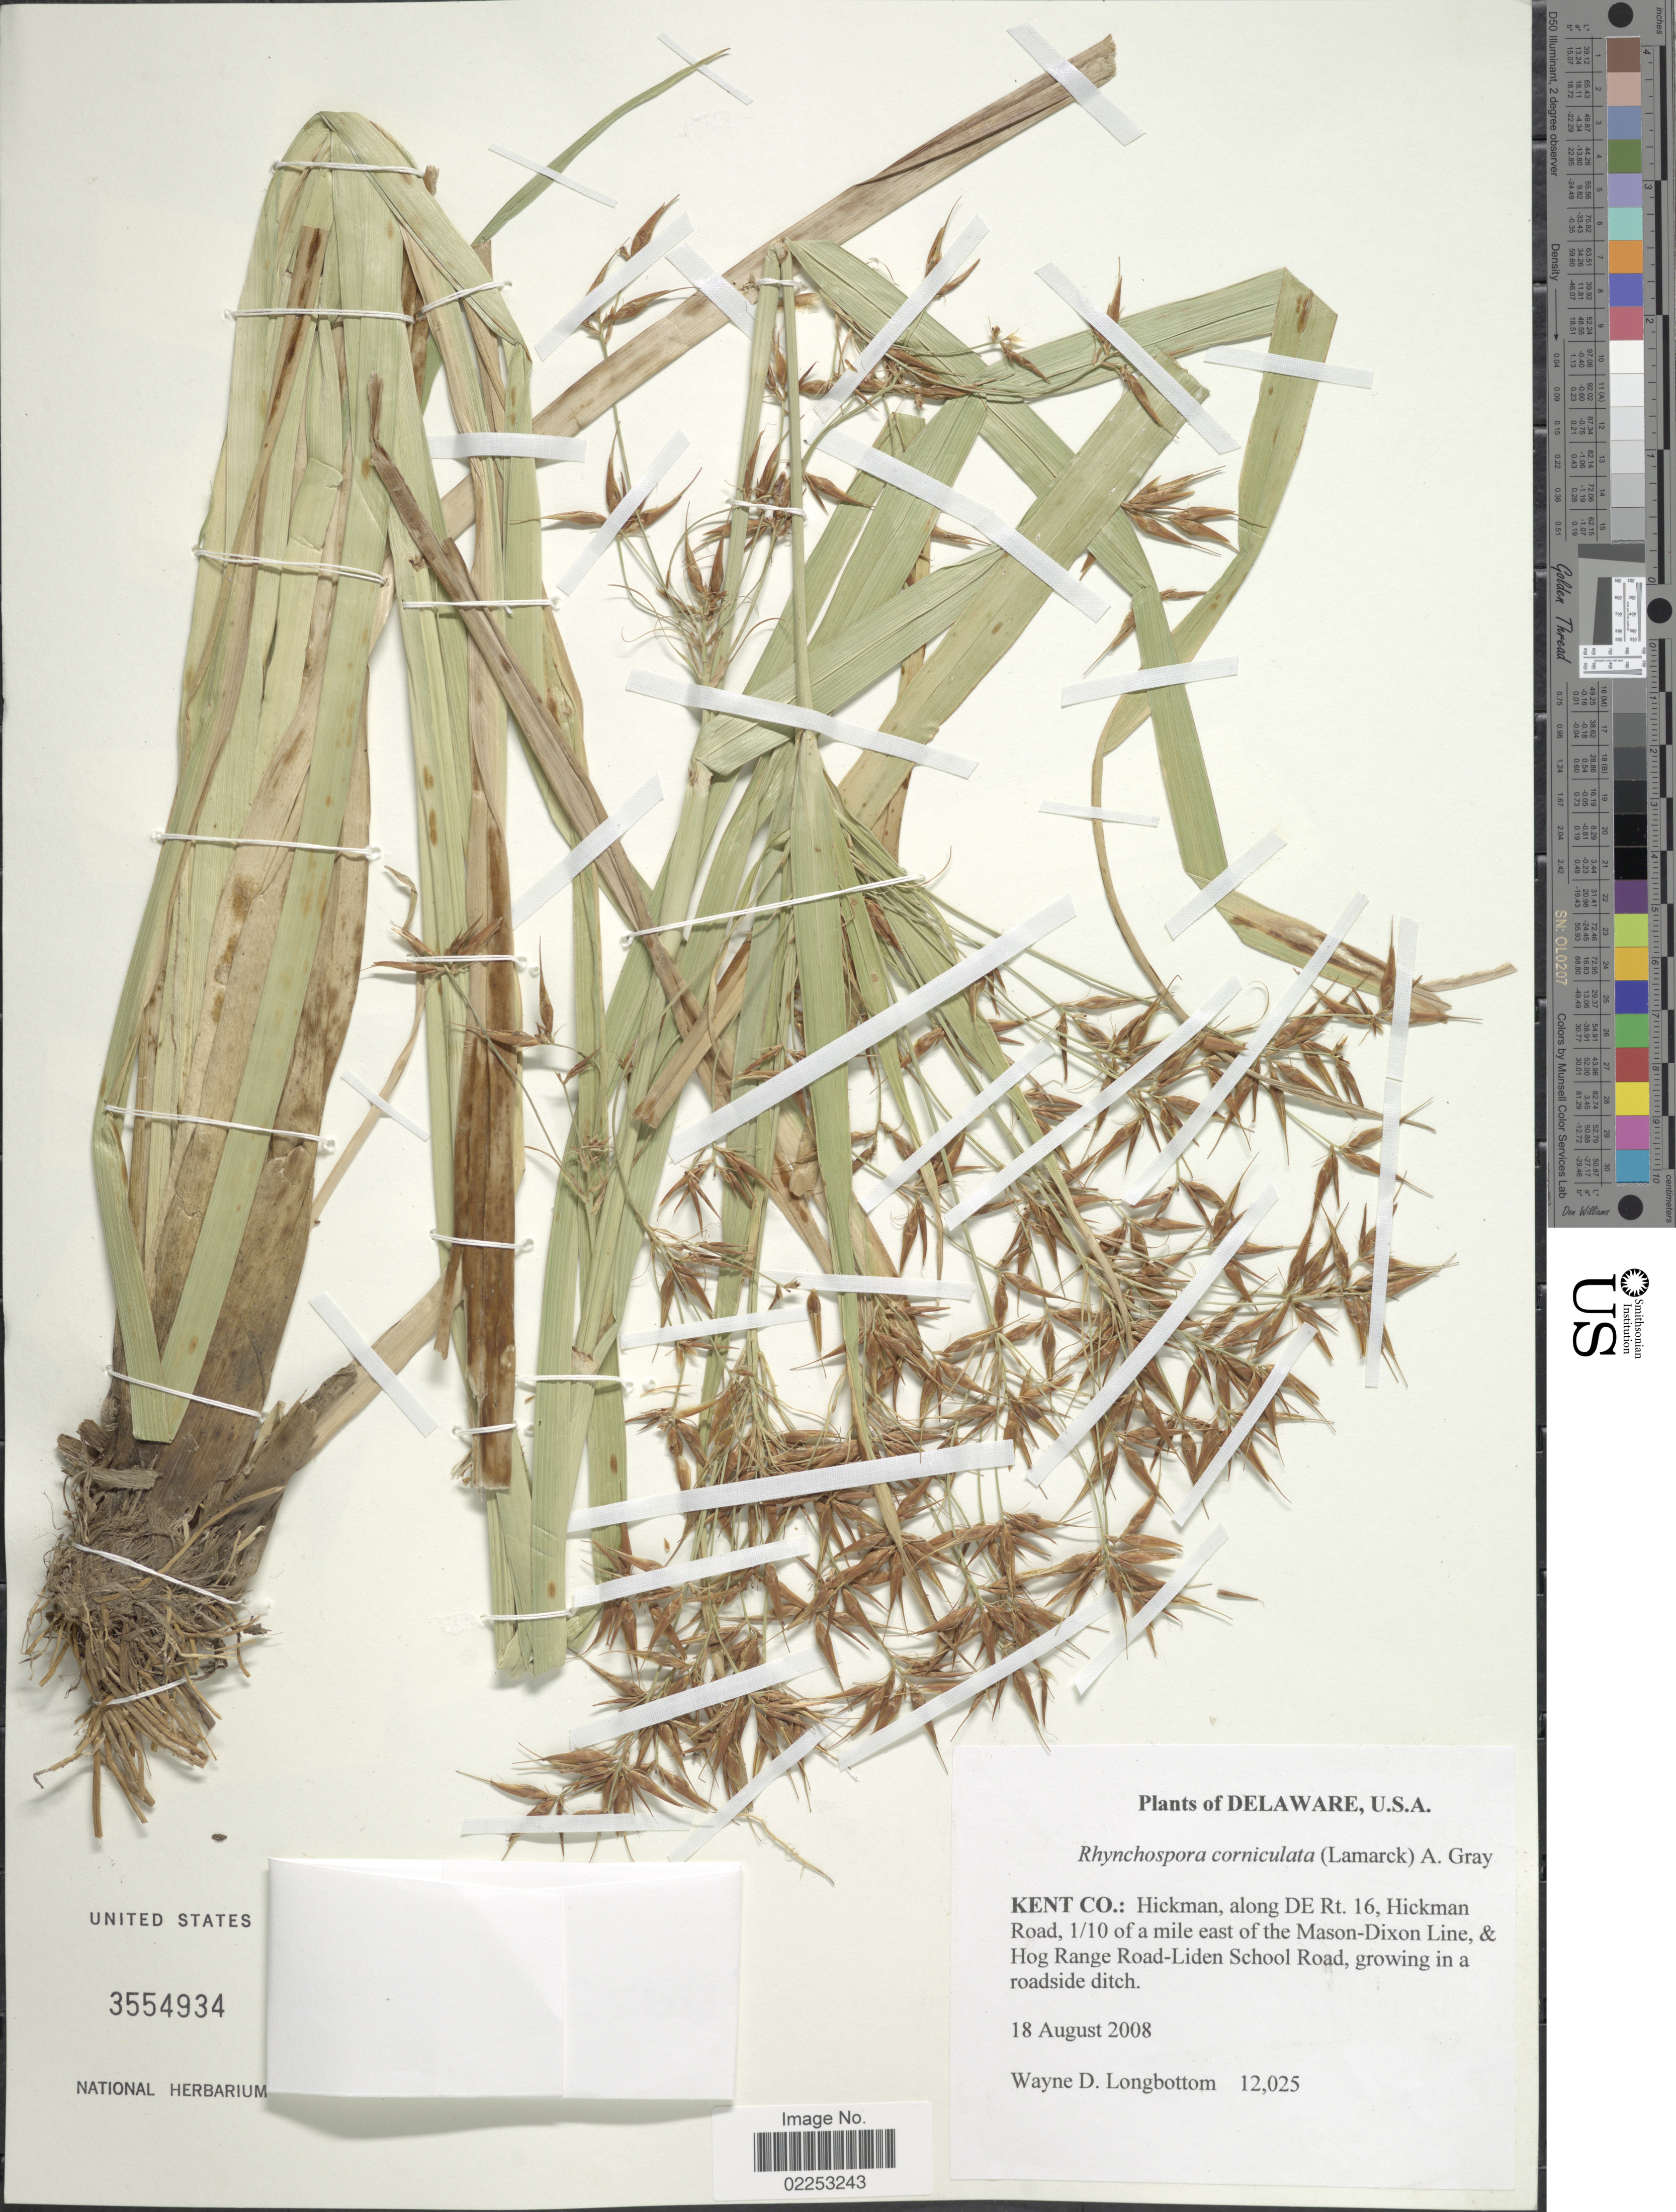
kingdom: Plantae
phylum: Tracheophyta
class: Liliopsida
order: Poales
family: Cyperaceae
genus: Rhynchospora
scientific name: Rhynchospora corniculata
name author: (Lam.) A. Gray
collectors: W. D. Longbottom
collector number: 12025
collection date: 2008-08-18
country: United States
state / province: Delaware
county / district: Kent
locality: Kent Co.: Hickman, along DE Rt. 16, Hickman Road, 1/10 of a mile east of Mason-Dixon Line, & Hog Range Road-Liden School Road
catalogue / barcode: US 3554934